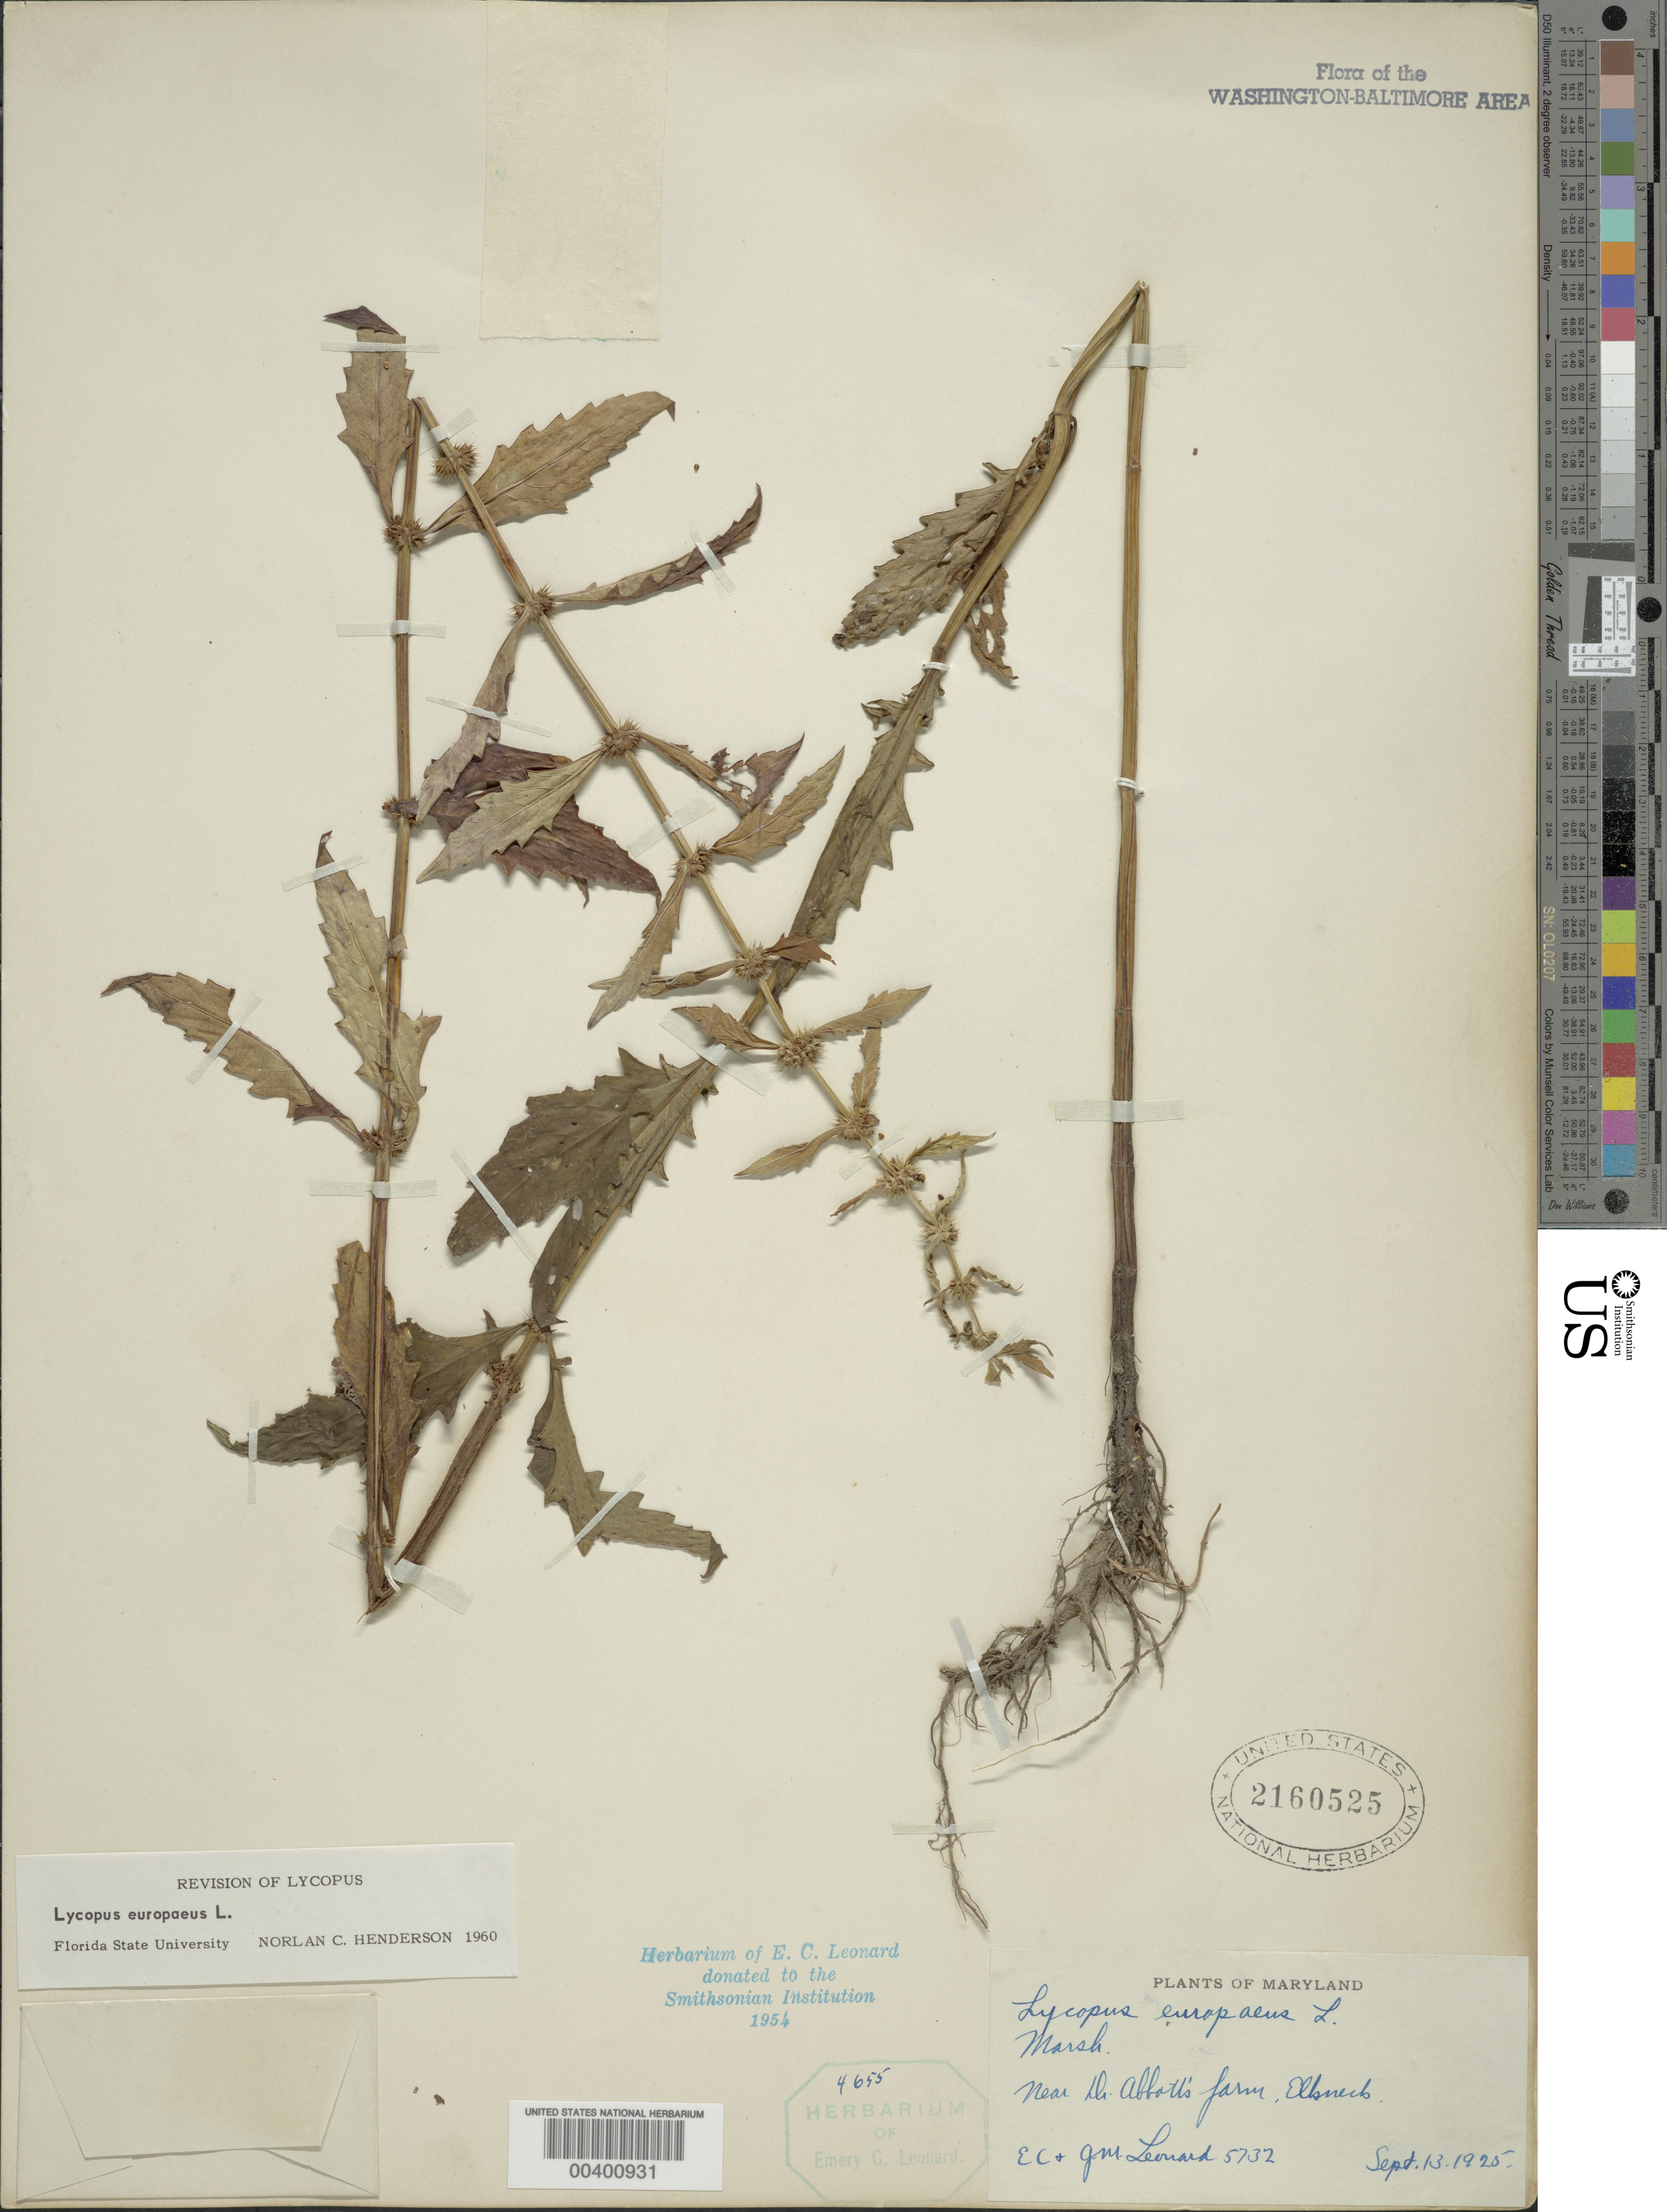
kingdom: Plantae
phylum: Tracheophyta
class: Magnoliopsida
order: Lamiales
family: Lamiaceae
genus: Lycopus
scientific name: Lycopus europaeus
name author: L.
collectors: E. C. Leonard & G. M. Leonard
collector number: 5732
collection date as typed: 13 Sep 1925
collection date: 1925-09-13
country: United States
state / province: Maryland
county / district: Montgomery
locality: Near Dr. Abbotts Farm, Elkneck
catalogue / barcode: US 2160525